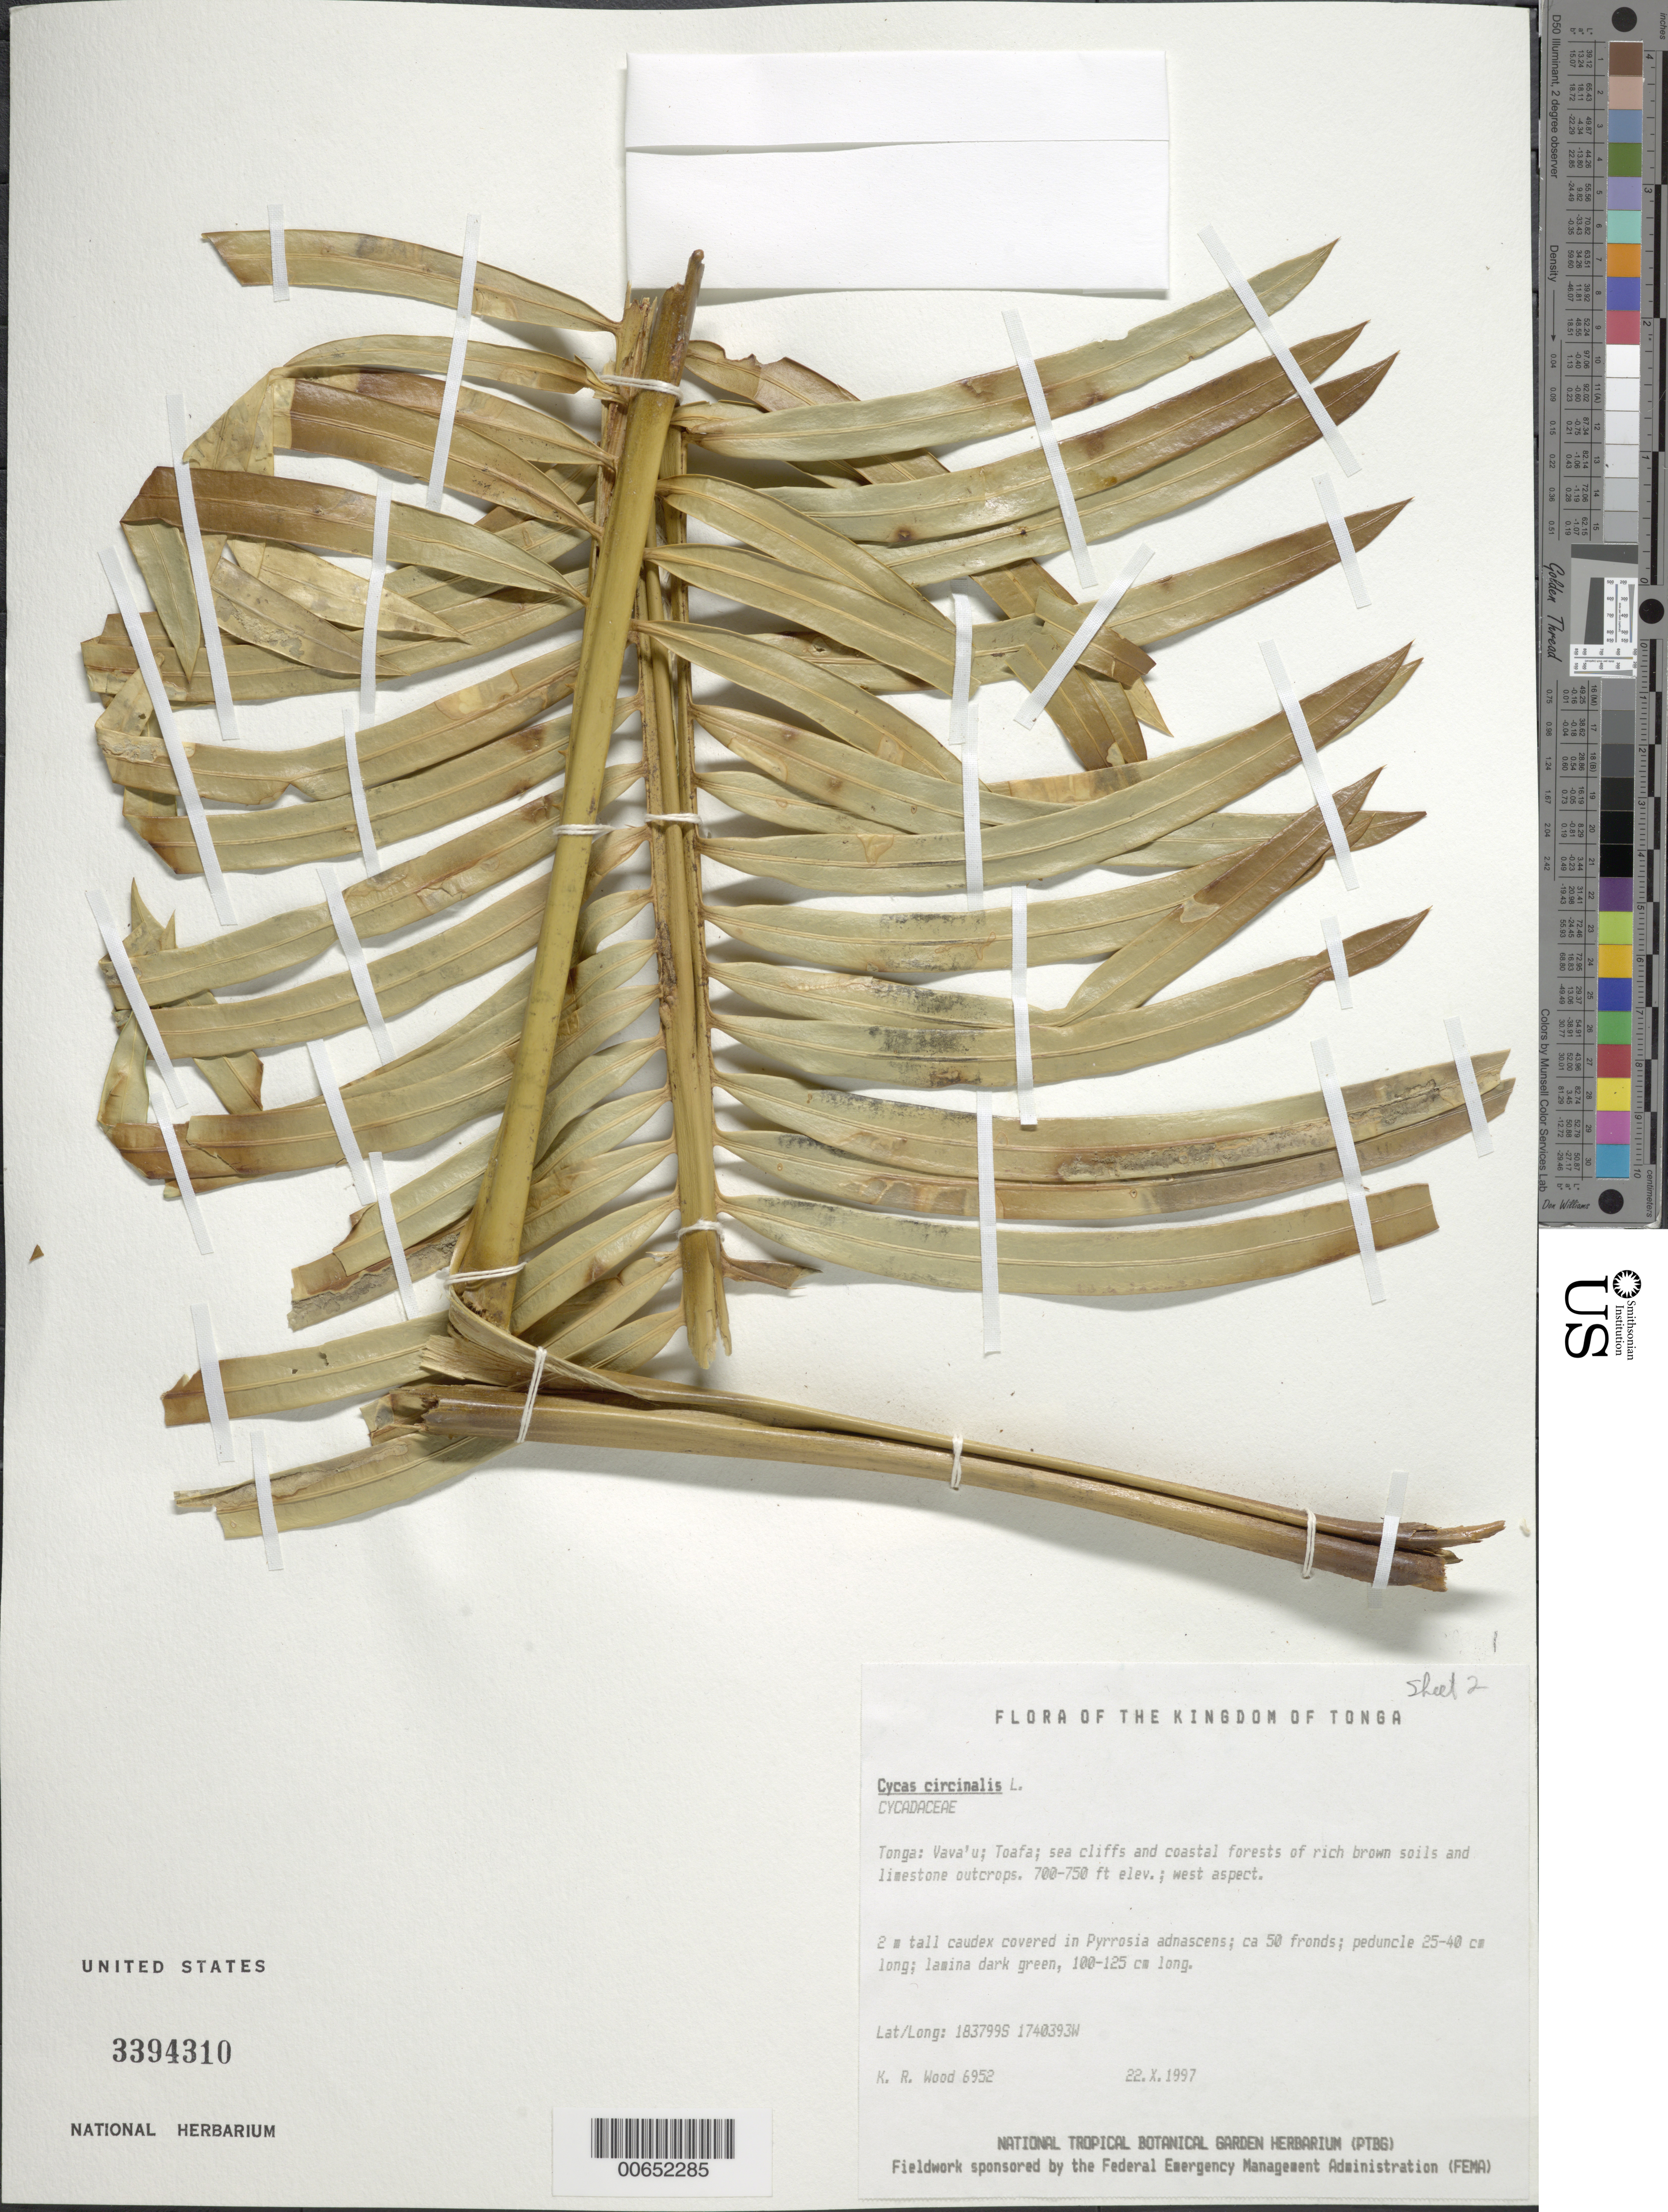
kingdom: Plantae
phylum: Tracheophyta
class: Cycadopsida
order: Cycadales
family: Cycadaceae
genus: Cycas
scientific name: Cycas circinalis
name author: L.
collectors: K. R. Wood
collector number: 6952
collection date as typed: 22 Oct 1997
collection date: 1997-10-22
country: Tonga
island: Vava'u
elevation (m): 213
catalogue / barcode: US 3394310